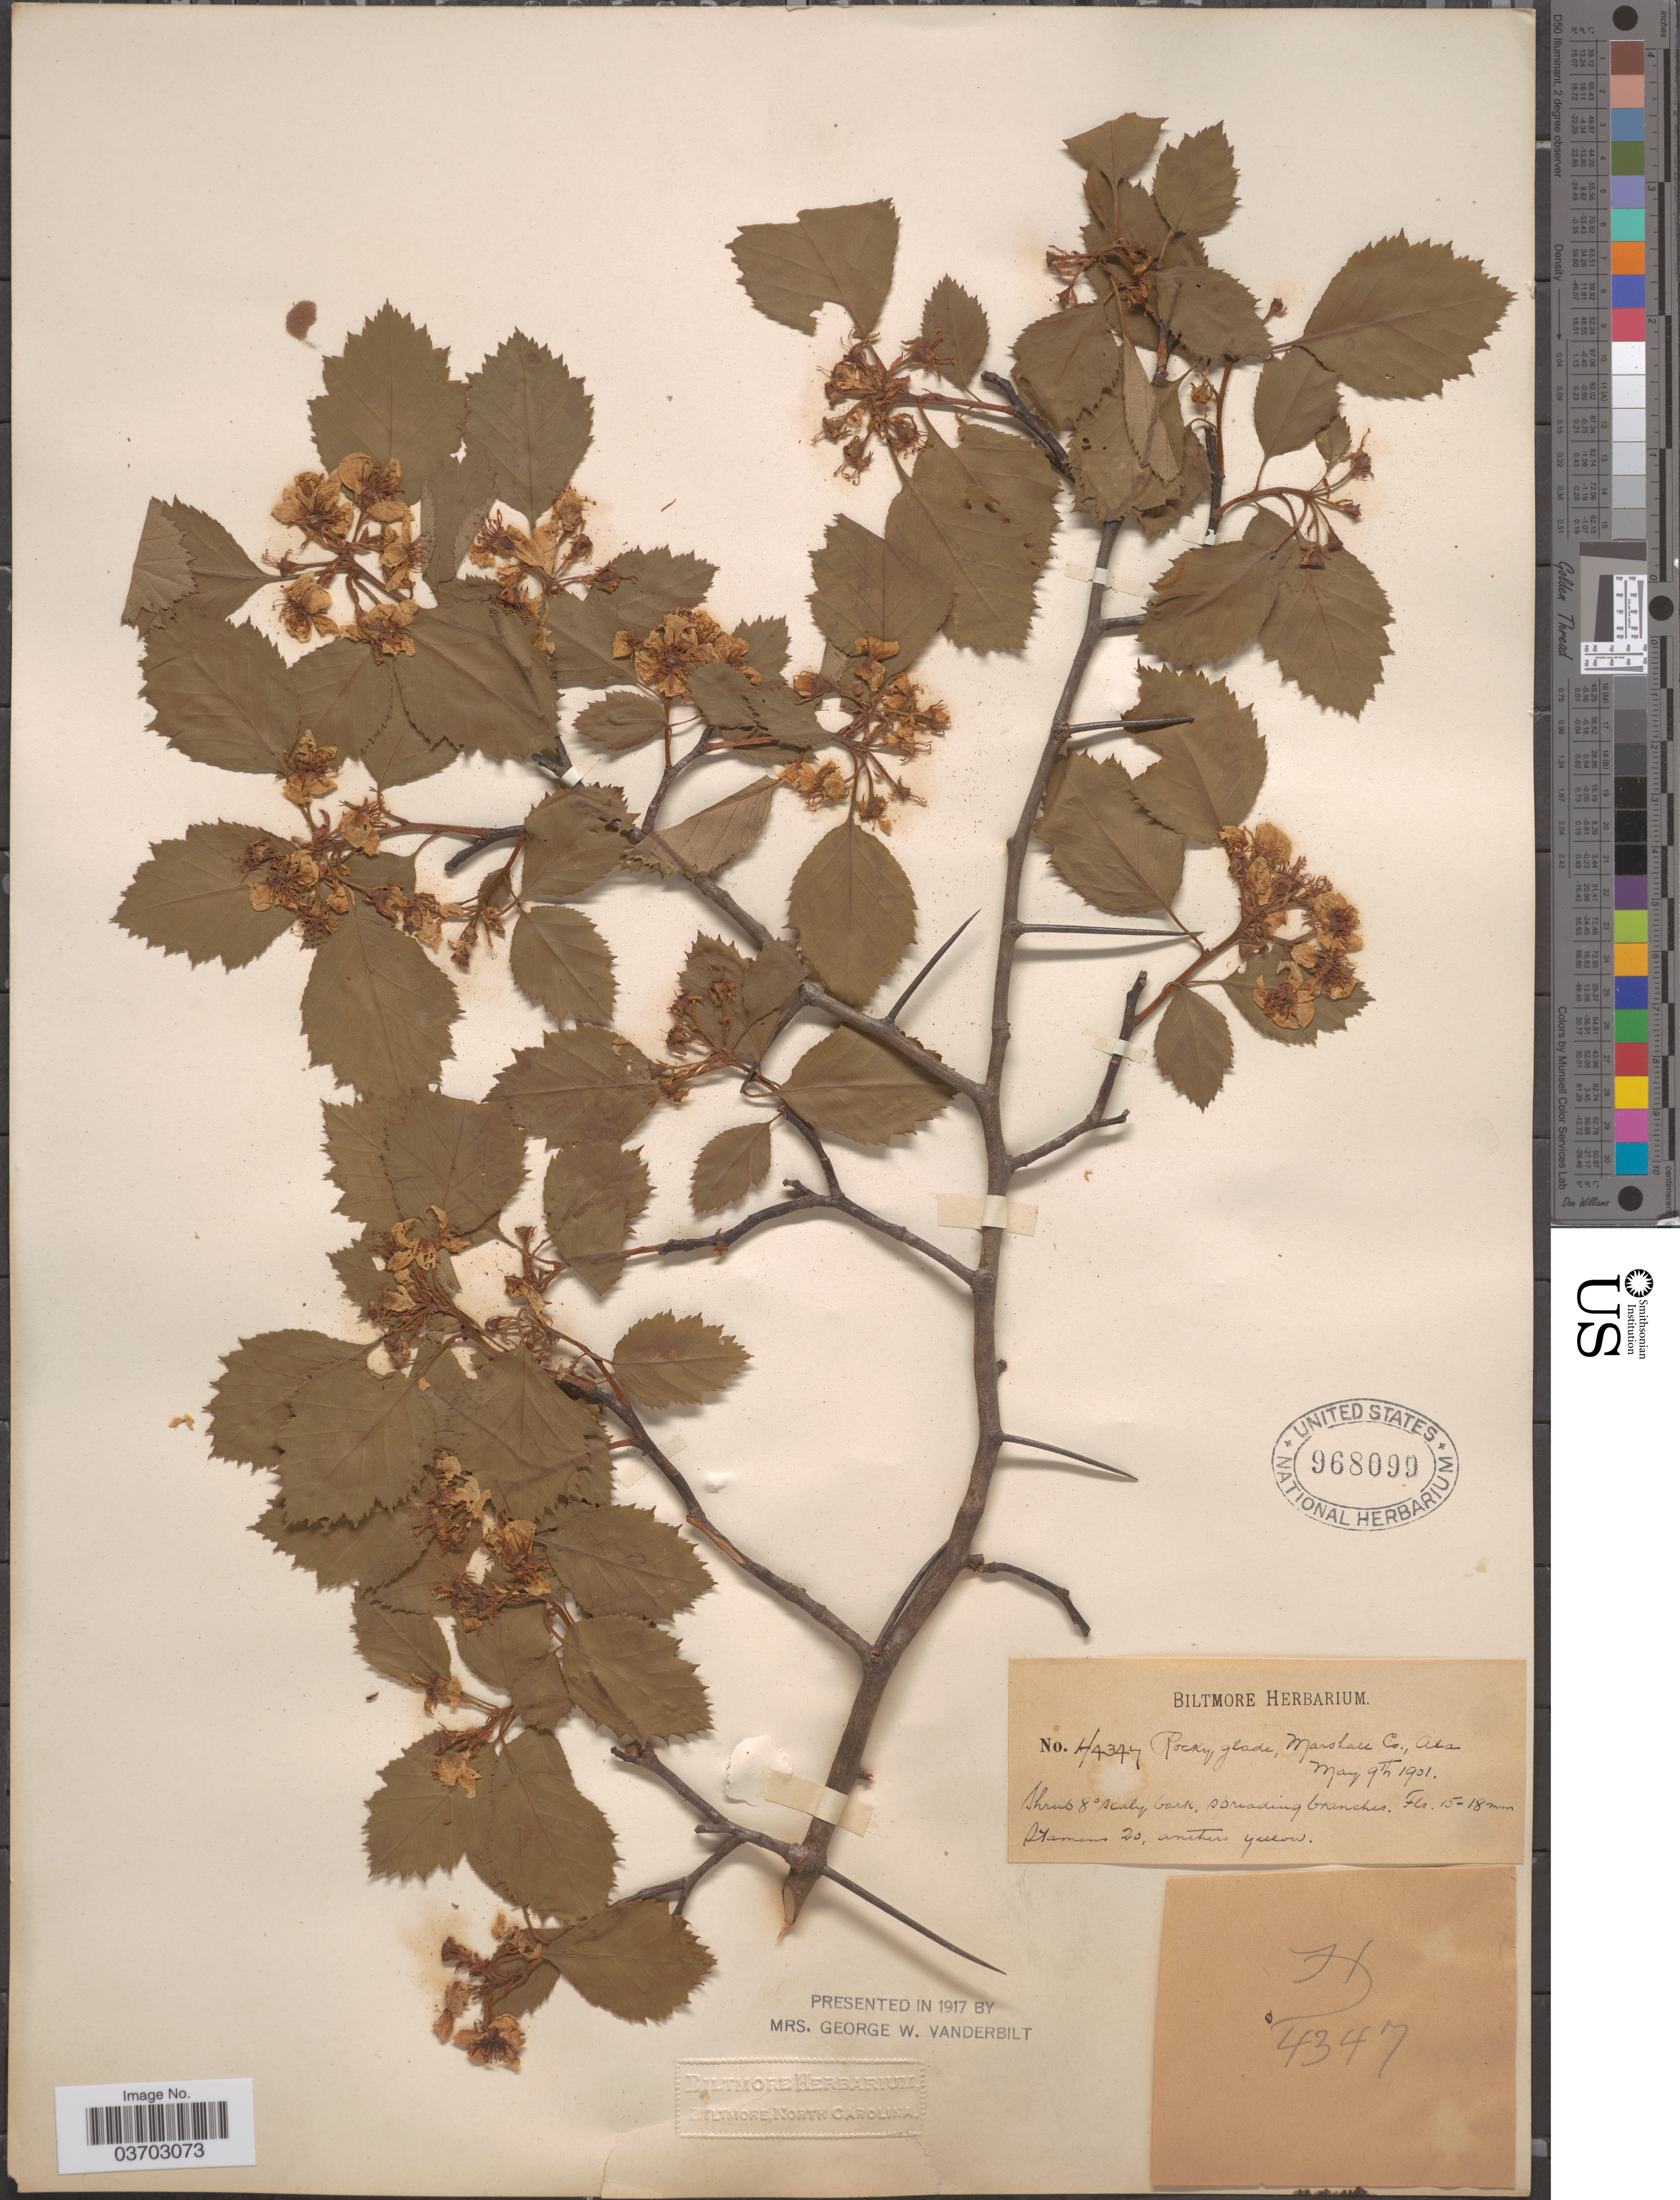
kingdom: Plantae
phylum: Tracheophyta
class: Magnoliopsida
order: Rosales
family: Rosaceae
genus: Crataegus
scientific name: Crataegus sp.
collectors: ex herb. Biltmore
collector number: H4347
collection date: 1901-05-09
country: United States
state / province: Alabama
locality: Marshall Co.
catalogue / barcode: US 968099